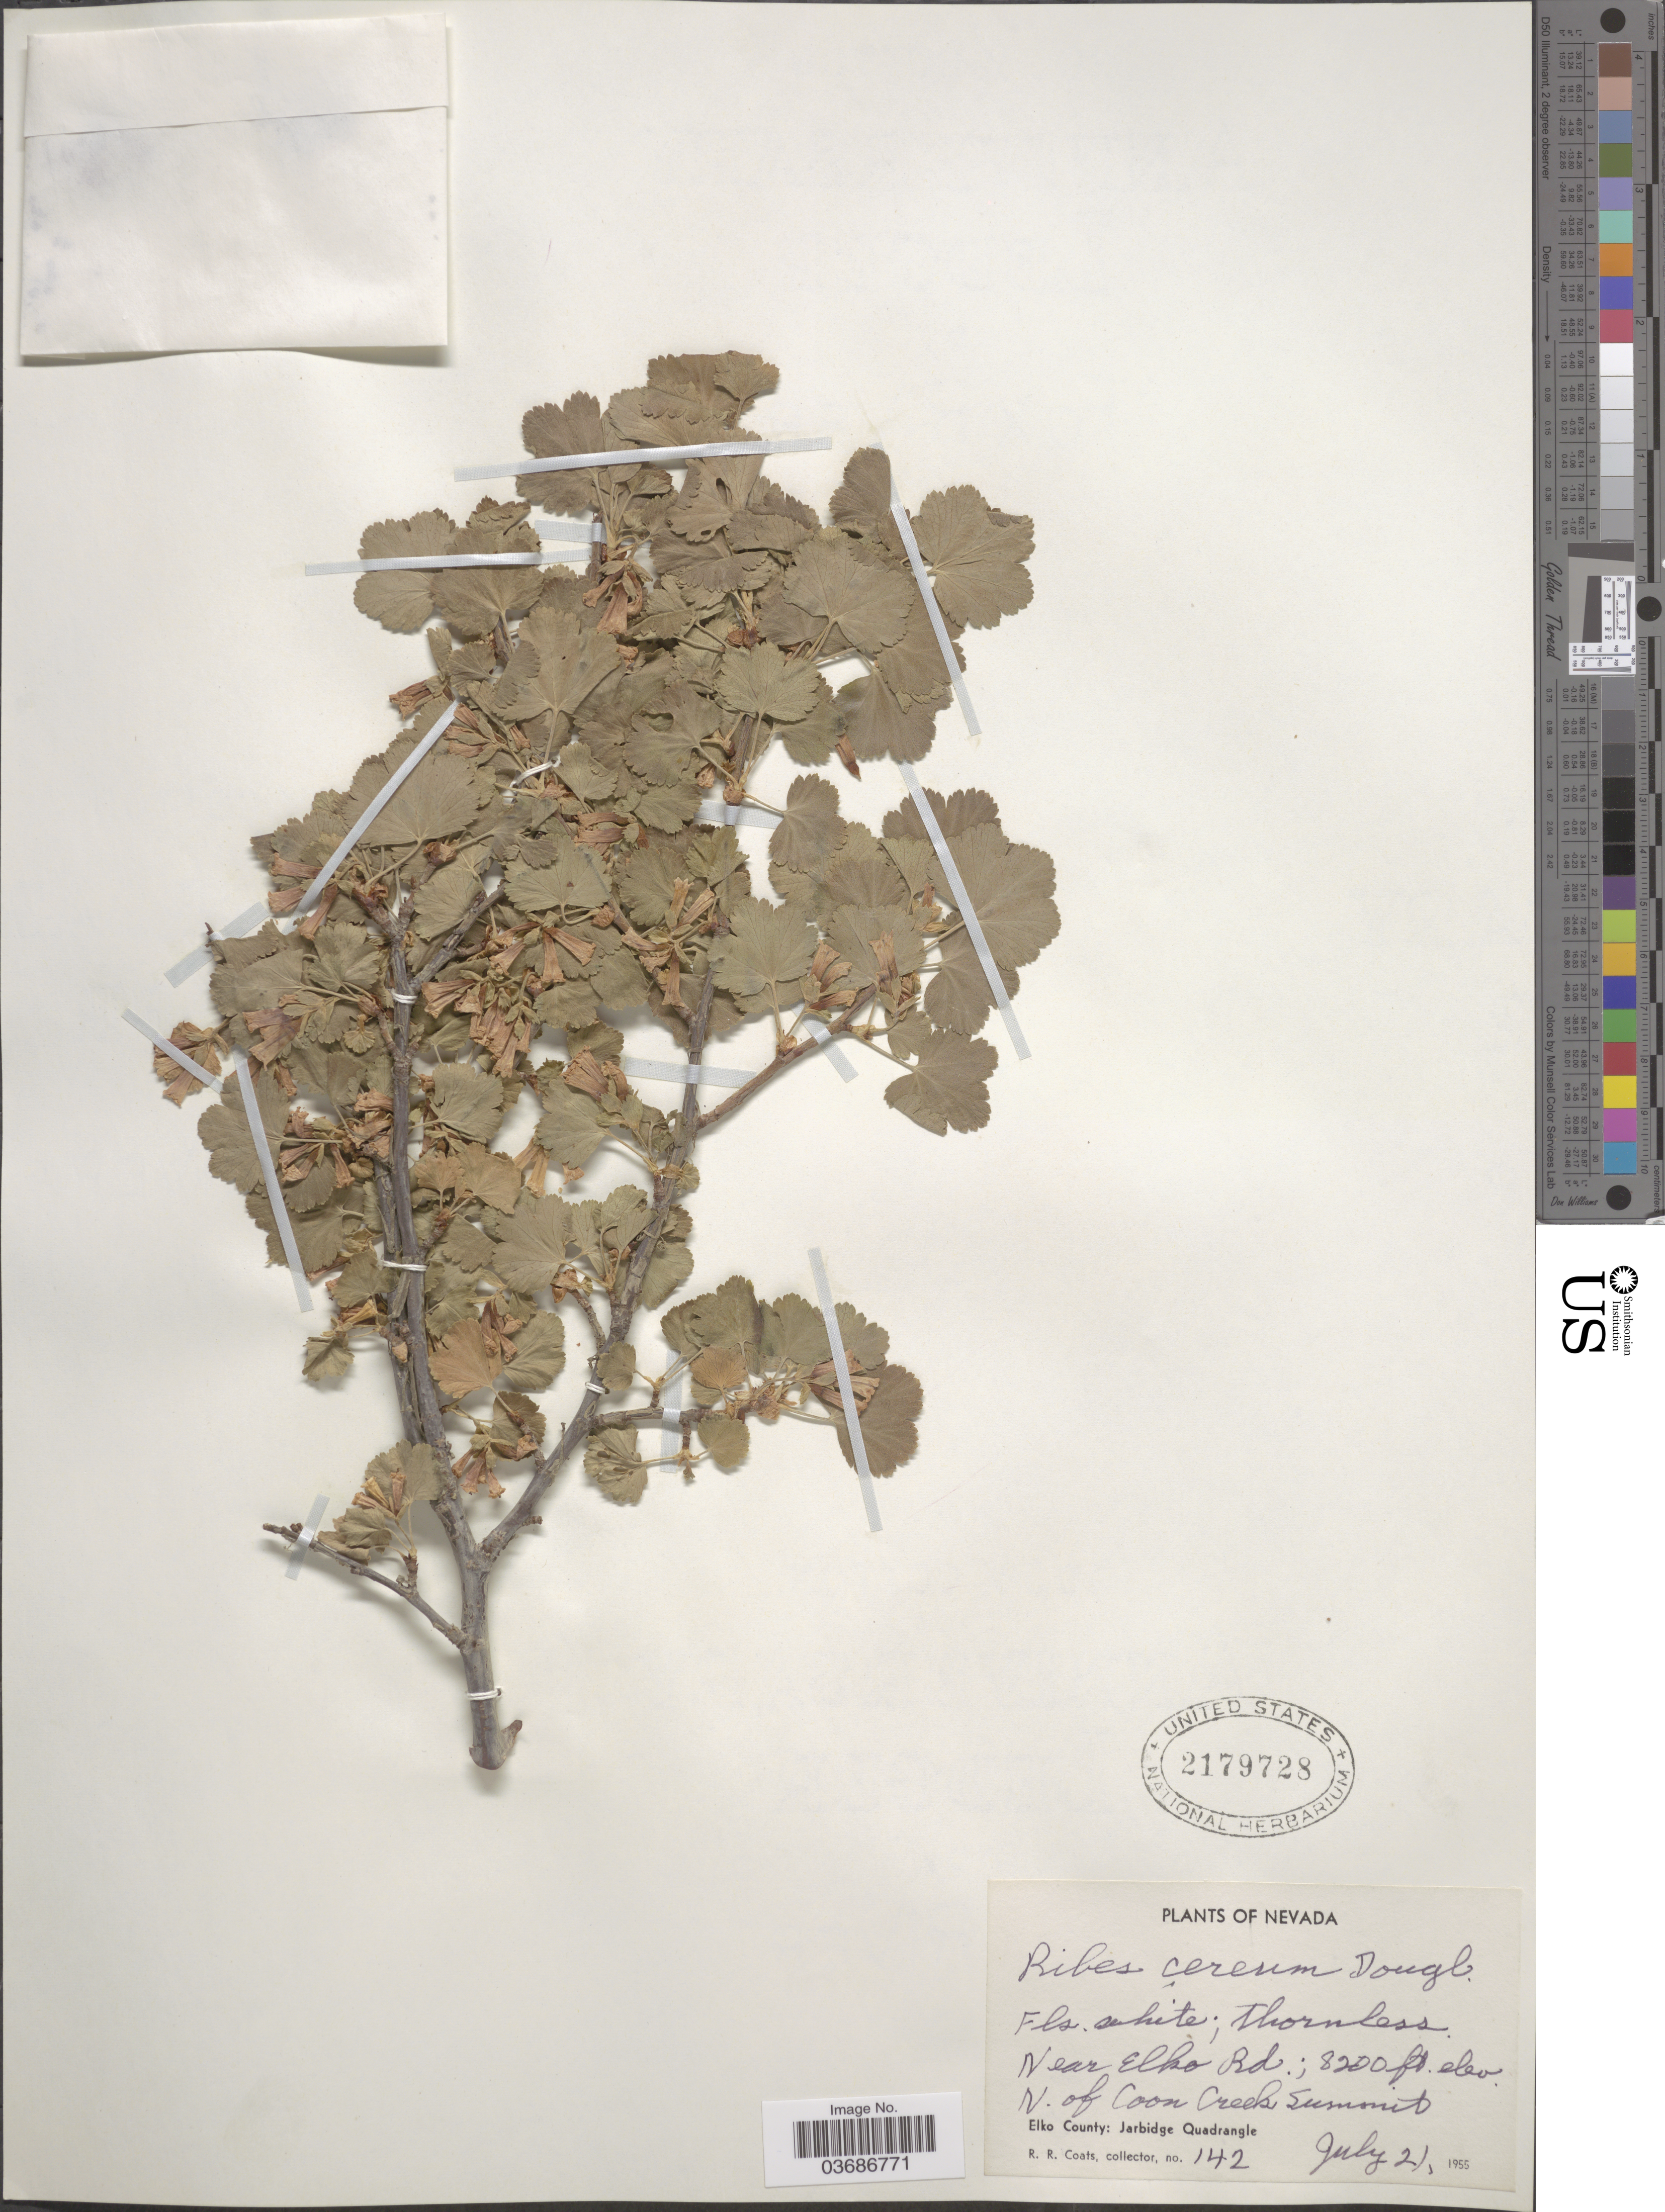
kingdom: Plantae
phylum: Tracheophyta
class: Magnoliopsida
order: Saxifragales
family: Grossulariaceae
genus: Ribes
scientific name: Ribes cereum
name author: Douglas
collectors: R. Coats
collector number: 142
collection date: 1955-07-21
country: United States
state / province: Nevada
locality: Near Elko Rd., N. of Coon Creek Summit. Elko County: Jarbidge Quadrangel.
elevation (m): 2499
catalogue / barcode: US 2179728